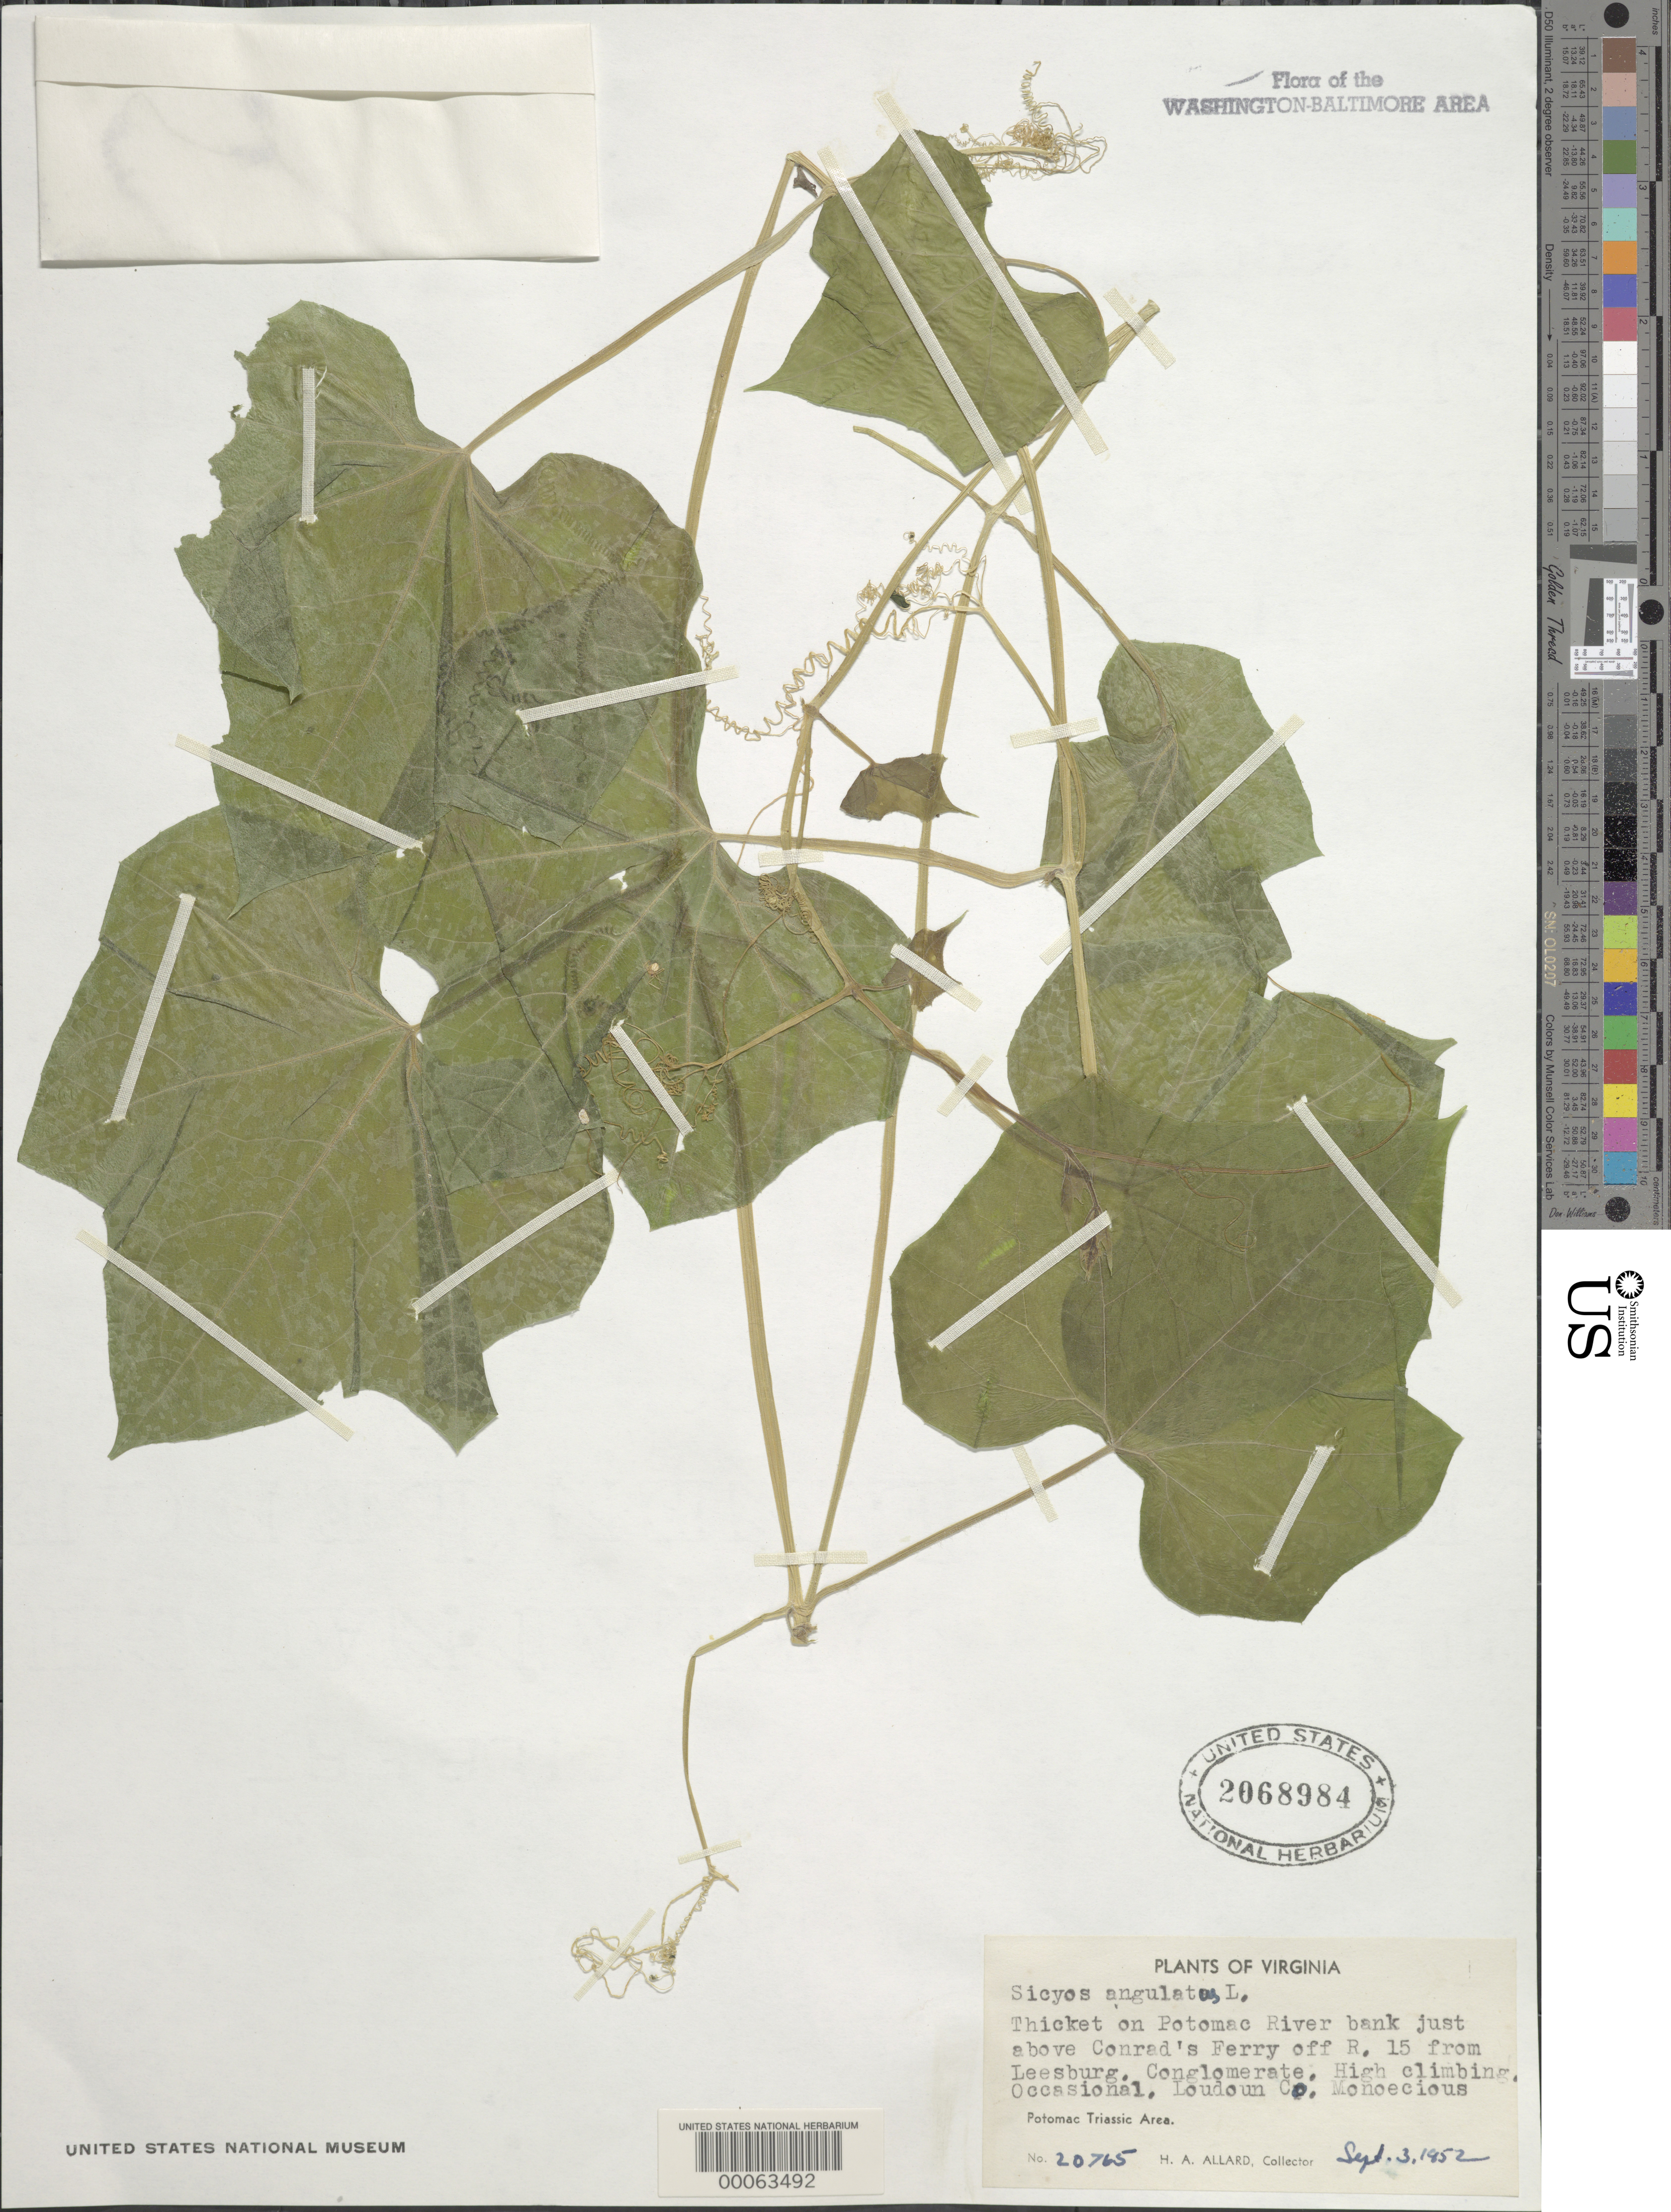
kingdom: Plantae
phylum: Tracheophyta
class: Magnoliopsida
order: Cucurbitales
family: Cucurbitaceae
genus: Sicyos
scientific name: Sicyos angulatus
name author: L.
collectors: H. A. Allard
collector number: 20765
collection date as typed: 03 Sep 1952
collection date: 1952-09-03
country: United States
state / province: Virginia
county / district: Loudoun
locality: Potomac River above Conrads Ferry off Rt. 15 from Leesburg C. & O. Canal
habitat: Thicket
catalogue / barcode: US 2068984